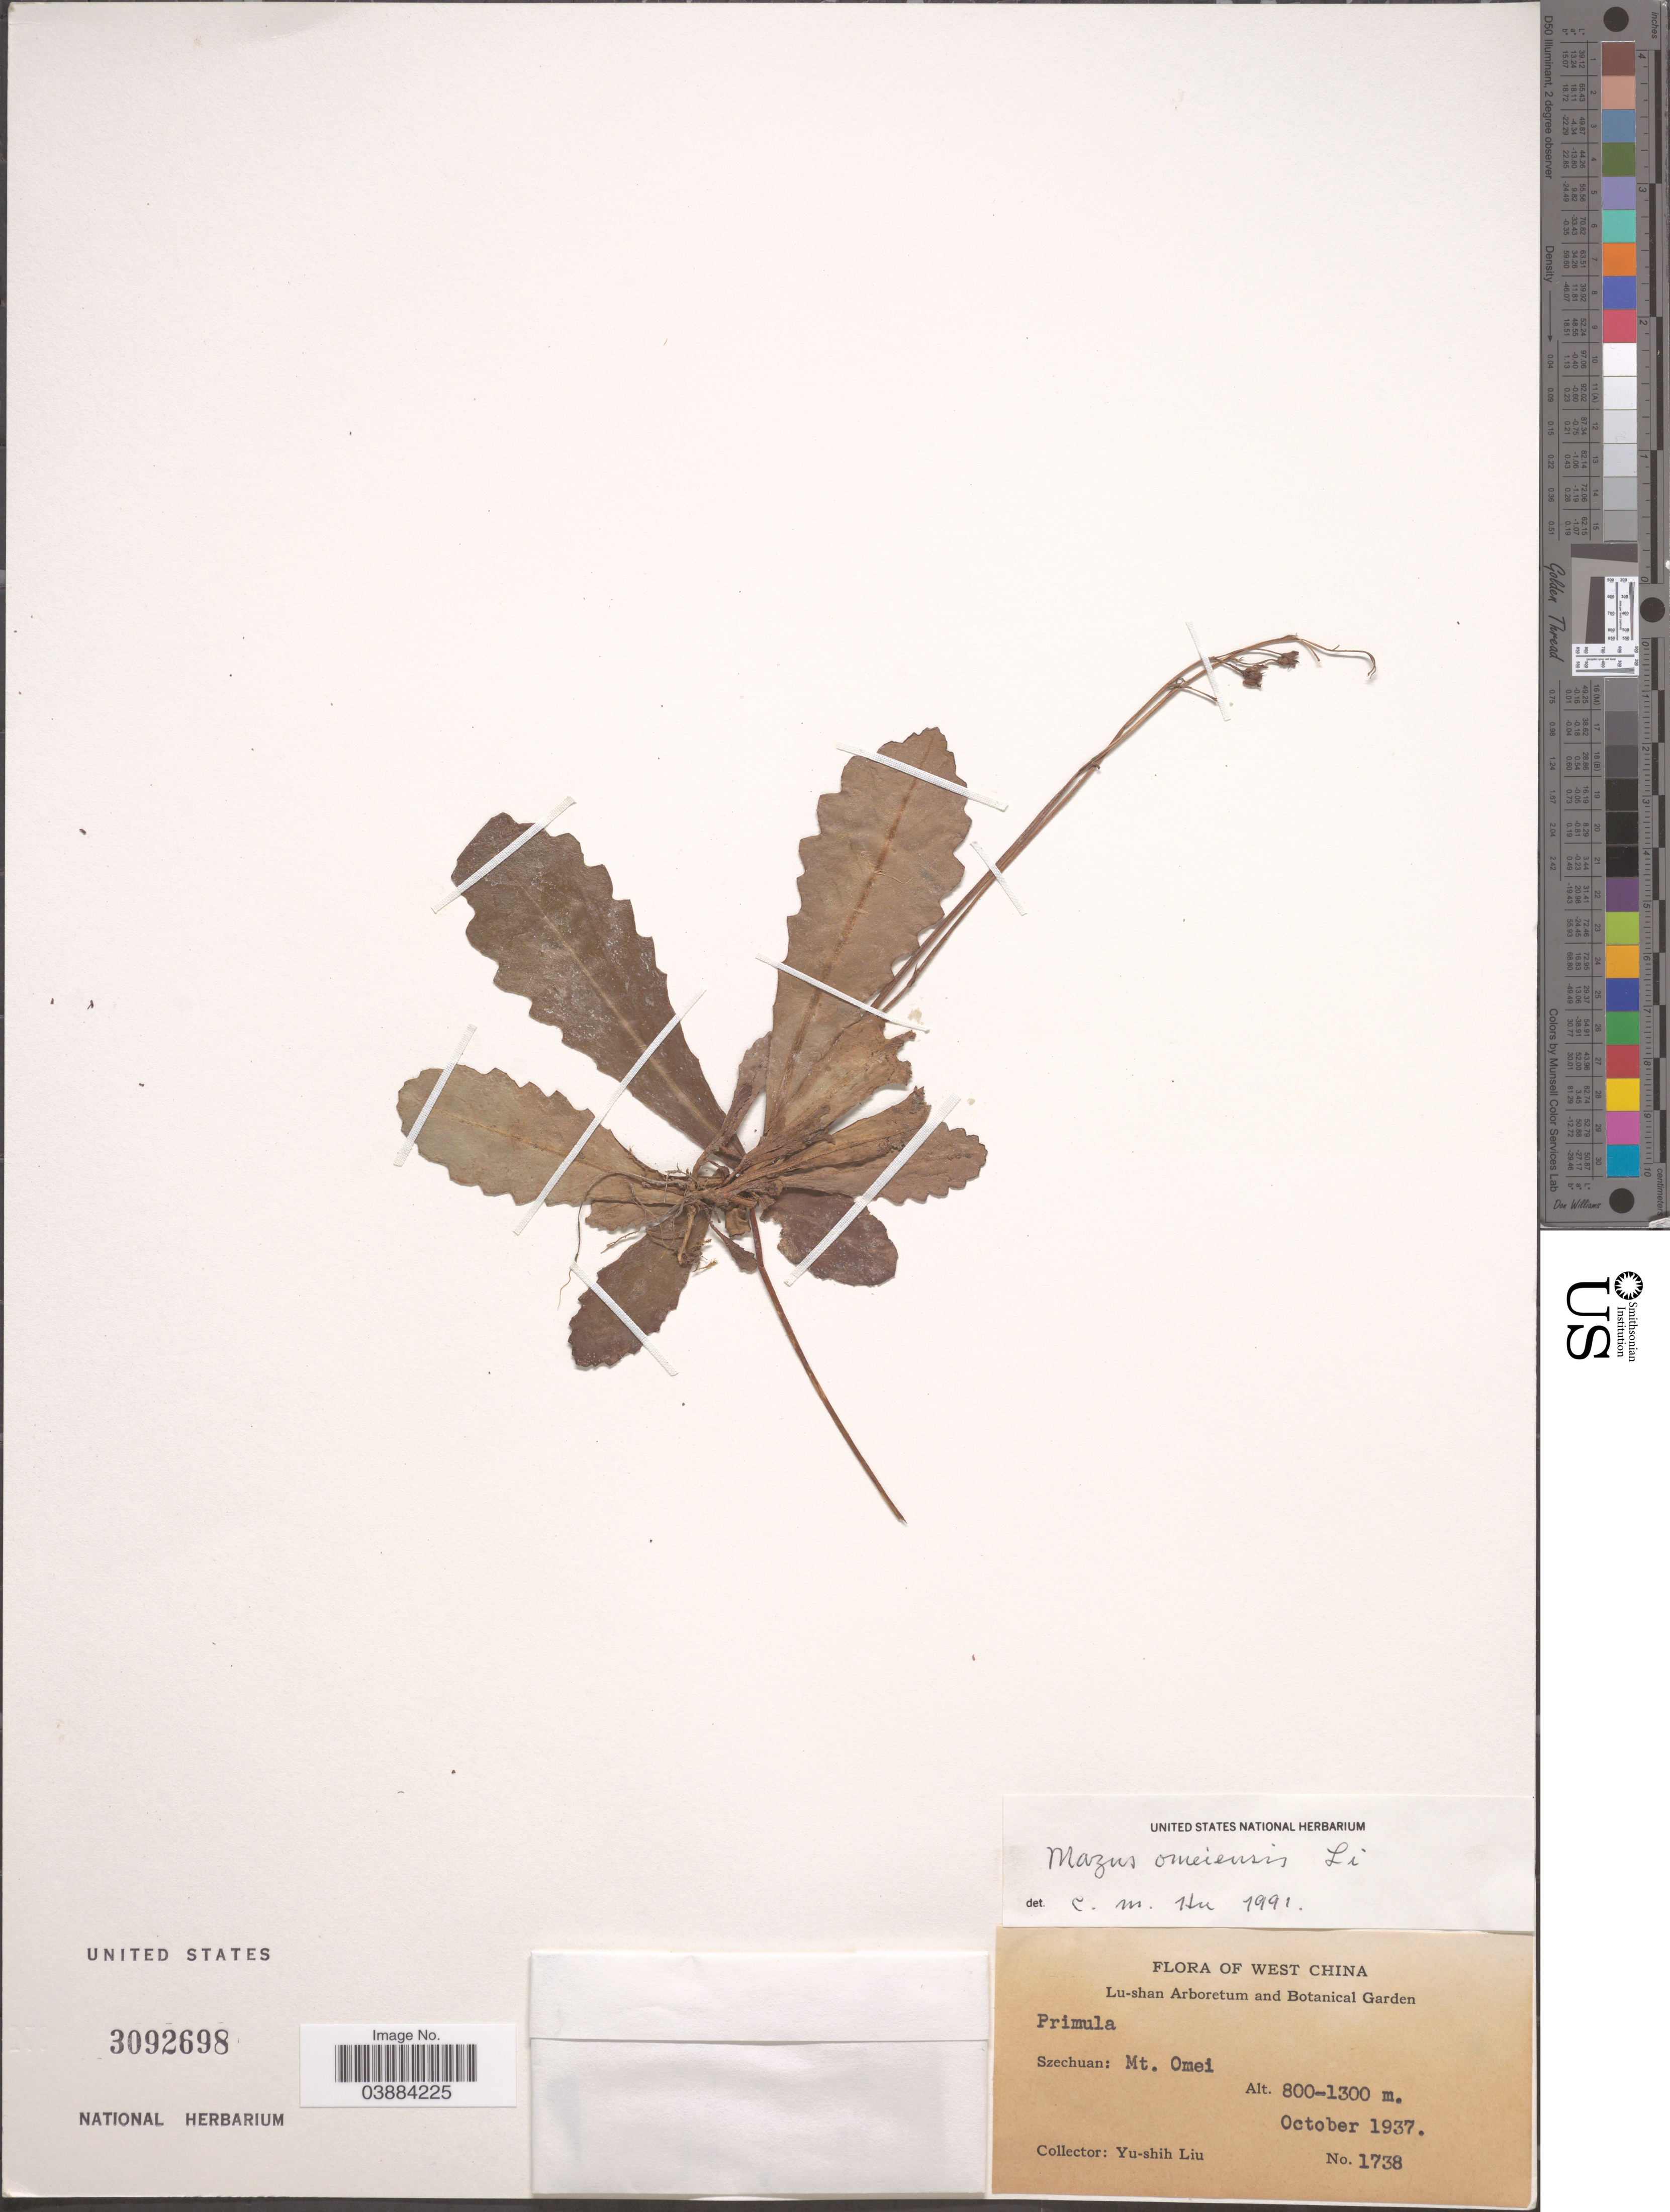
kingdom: Plantae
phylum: Tracheophyta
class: Magnoliopsida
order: Lamiales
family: Mazaceae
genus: Mazus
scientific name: Mazus omeiensis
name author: H.L. Li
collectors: Y. Lui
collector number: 1738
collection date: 1937-10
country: China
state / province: Sichuan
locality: West China. Szechuan: Mt. Omei.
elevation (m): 800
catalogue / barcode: US 3092698